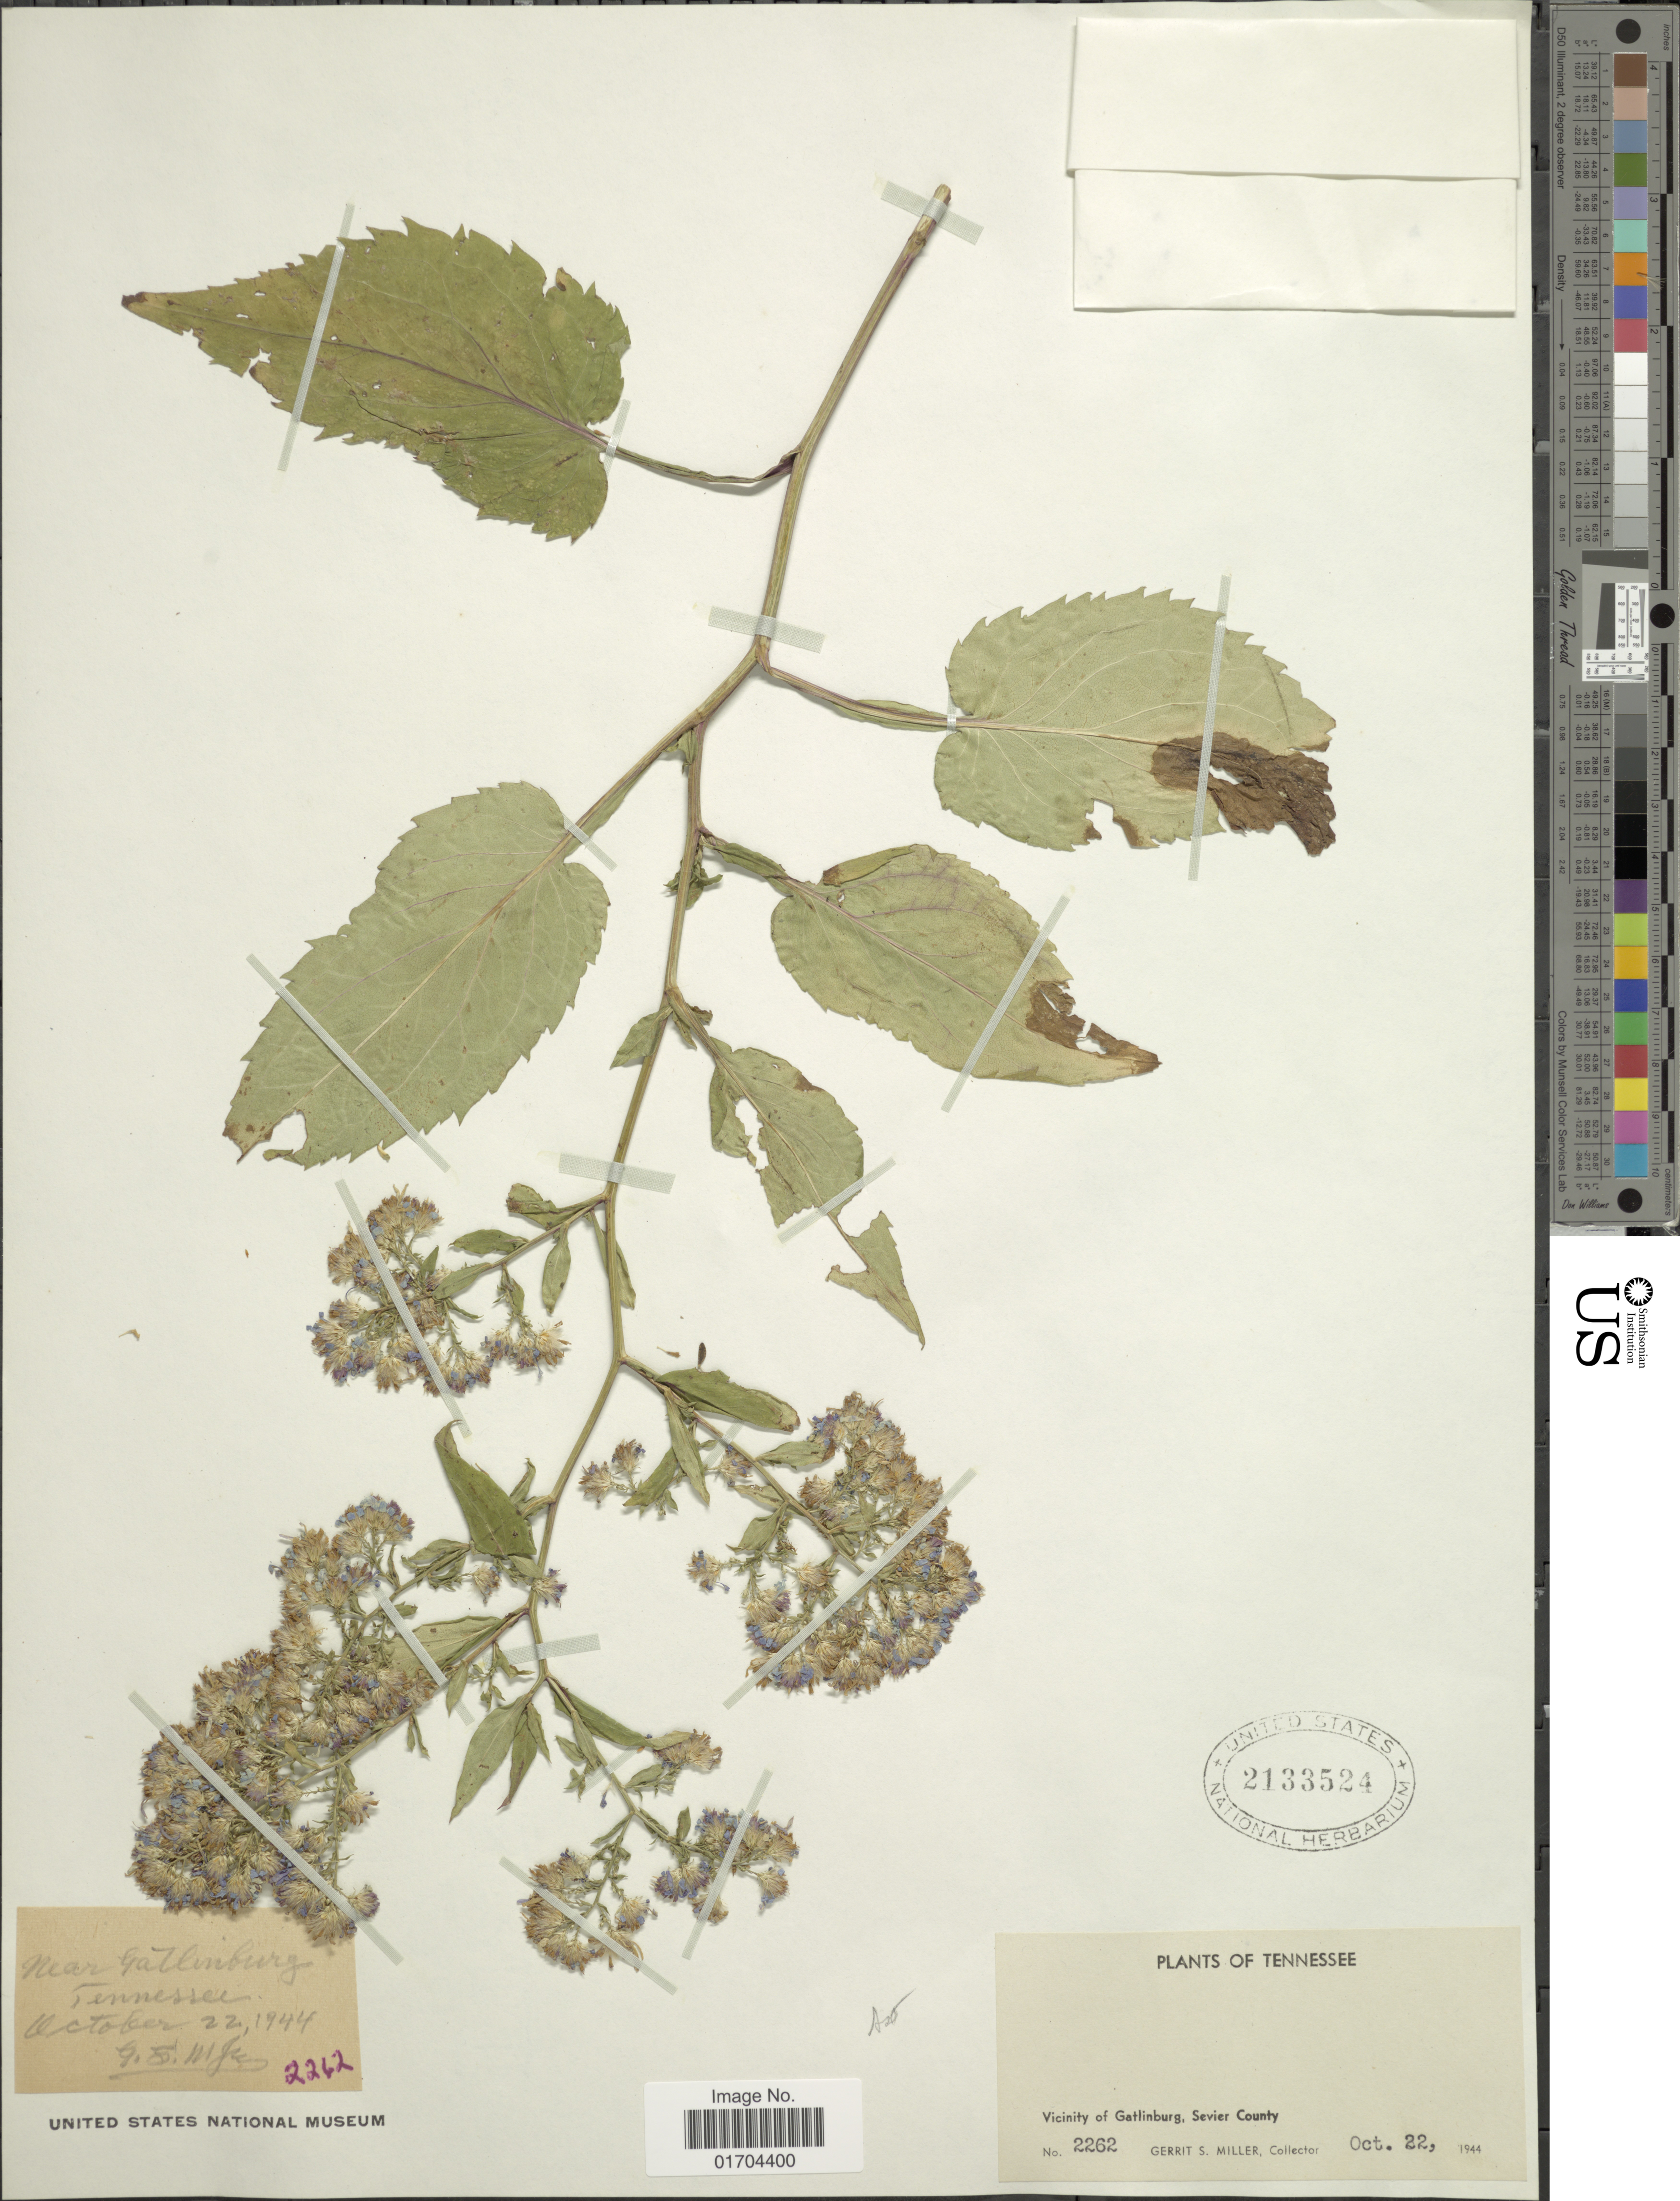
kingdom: Plantae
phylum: Tracheophyta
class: Magnoliopsida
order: Asterales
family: Asteraceae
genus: Symphyotrichum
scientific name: Symphyotrichum sp.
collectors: G. S. Miller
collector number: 2262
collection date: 1944-10-22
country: United States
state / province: Tennessee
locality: Vicinity of Gatlinburg, Sevier County, near Gatlinburg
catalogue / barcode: US 2133524